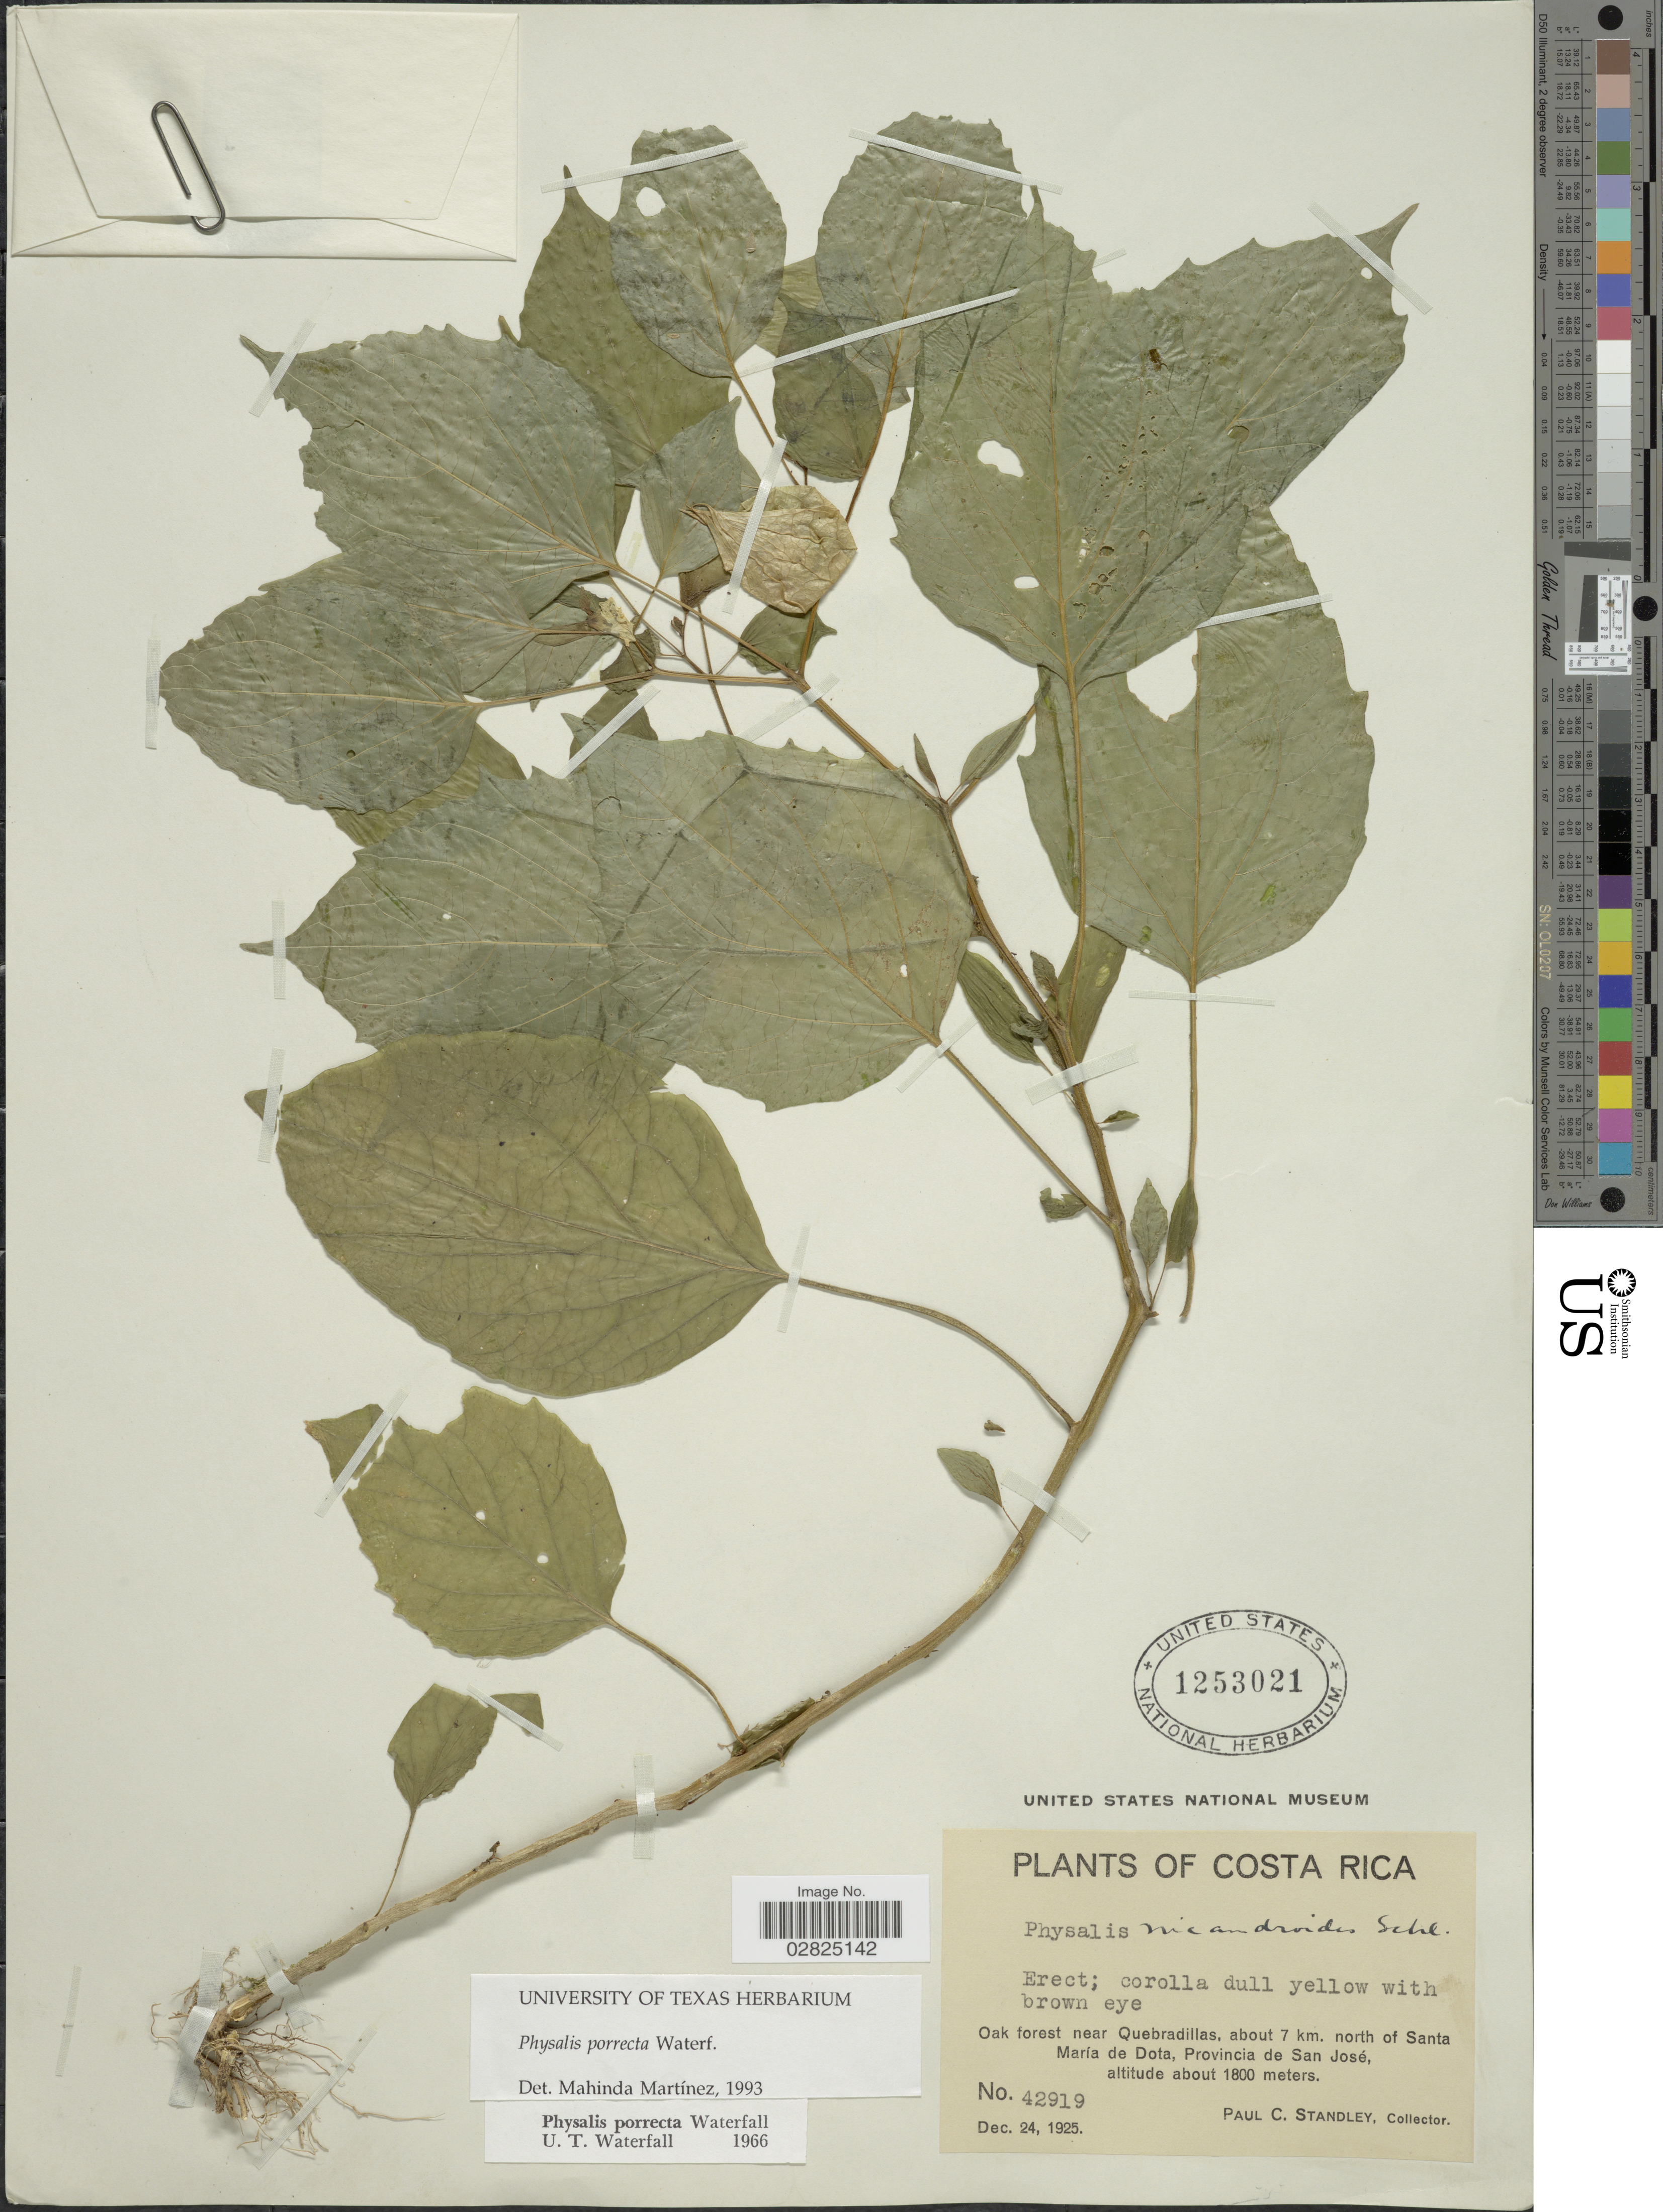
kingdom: Plantae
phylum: Tracheophyta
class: Magnoliopsida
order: Solanales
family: Solanaceae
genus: Physalis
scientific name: Physalis porrecta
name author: Waterf.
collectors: P. C. Standley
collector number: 42919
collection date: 1925-12-24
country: Costa Rica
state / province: San José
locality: Oak forest near Quebradillas, about 7 km. north of Santa María de Dota, Provincia San José.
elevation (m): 1800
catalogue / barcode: US 1253021